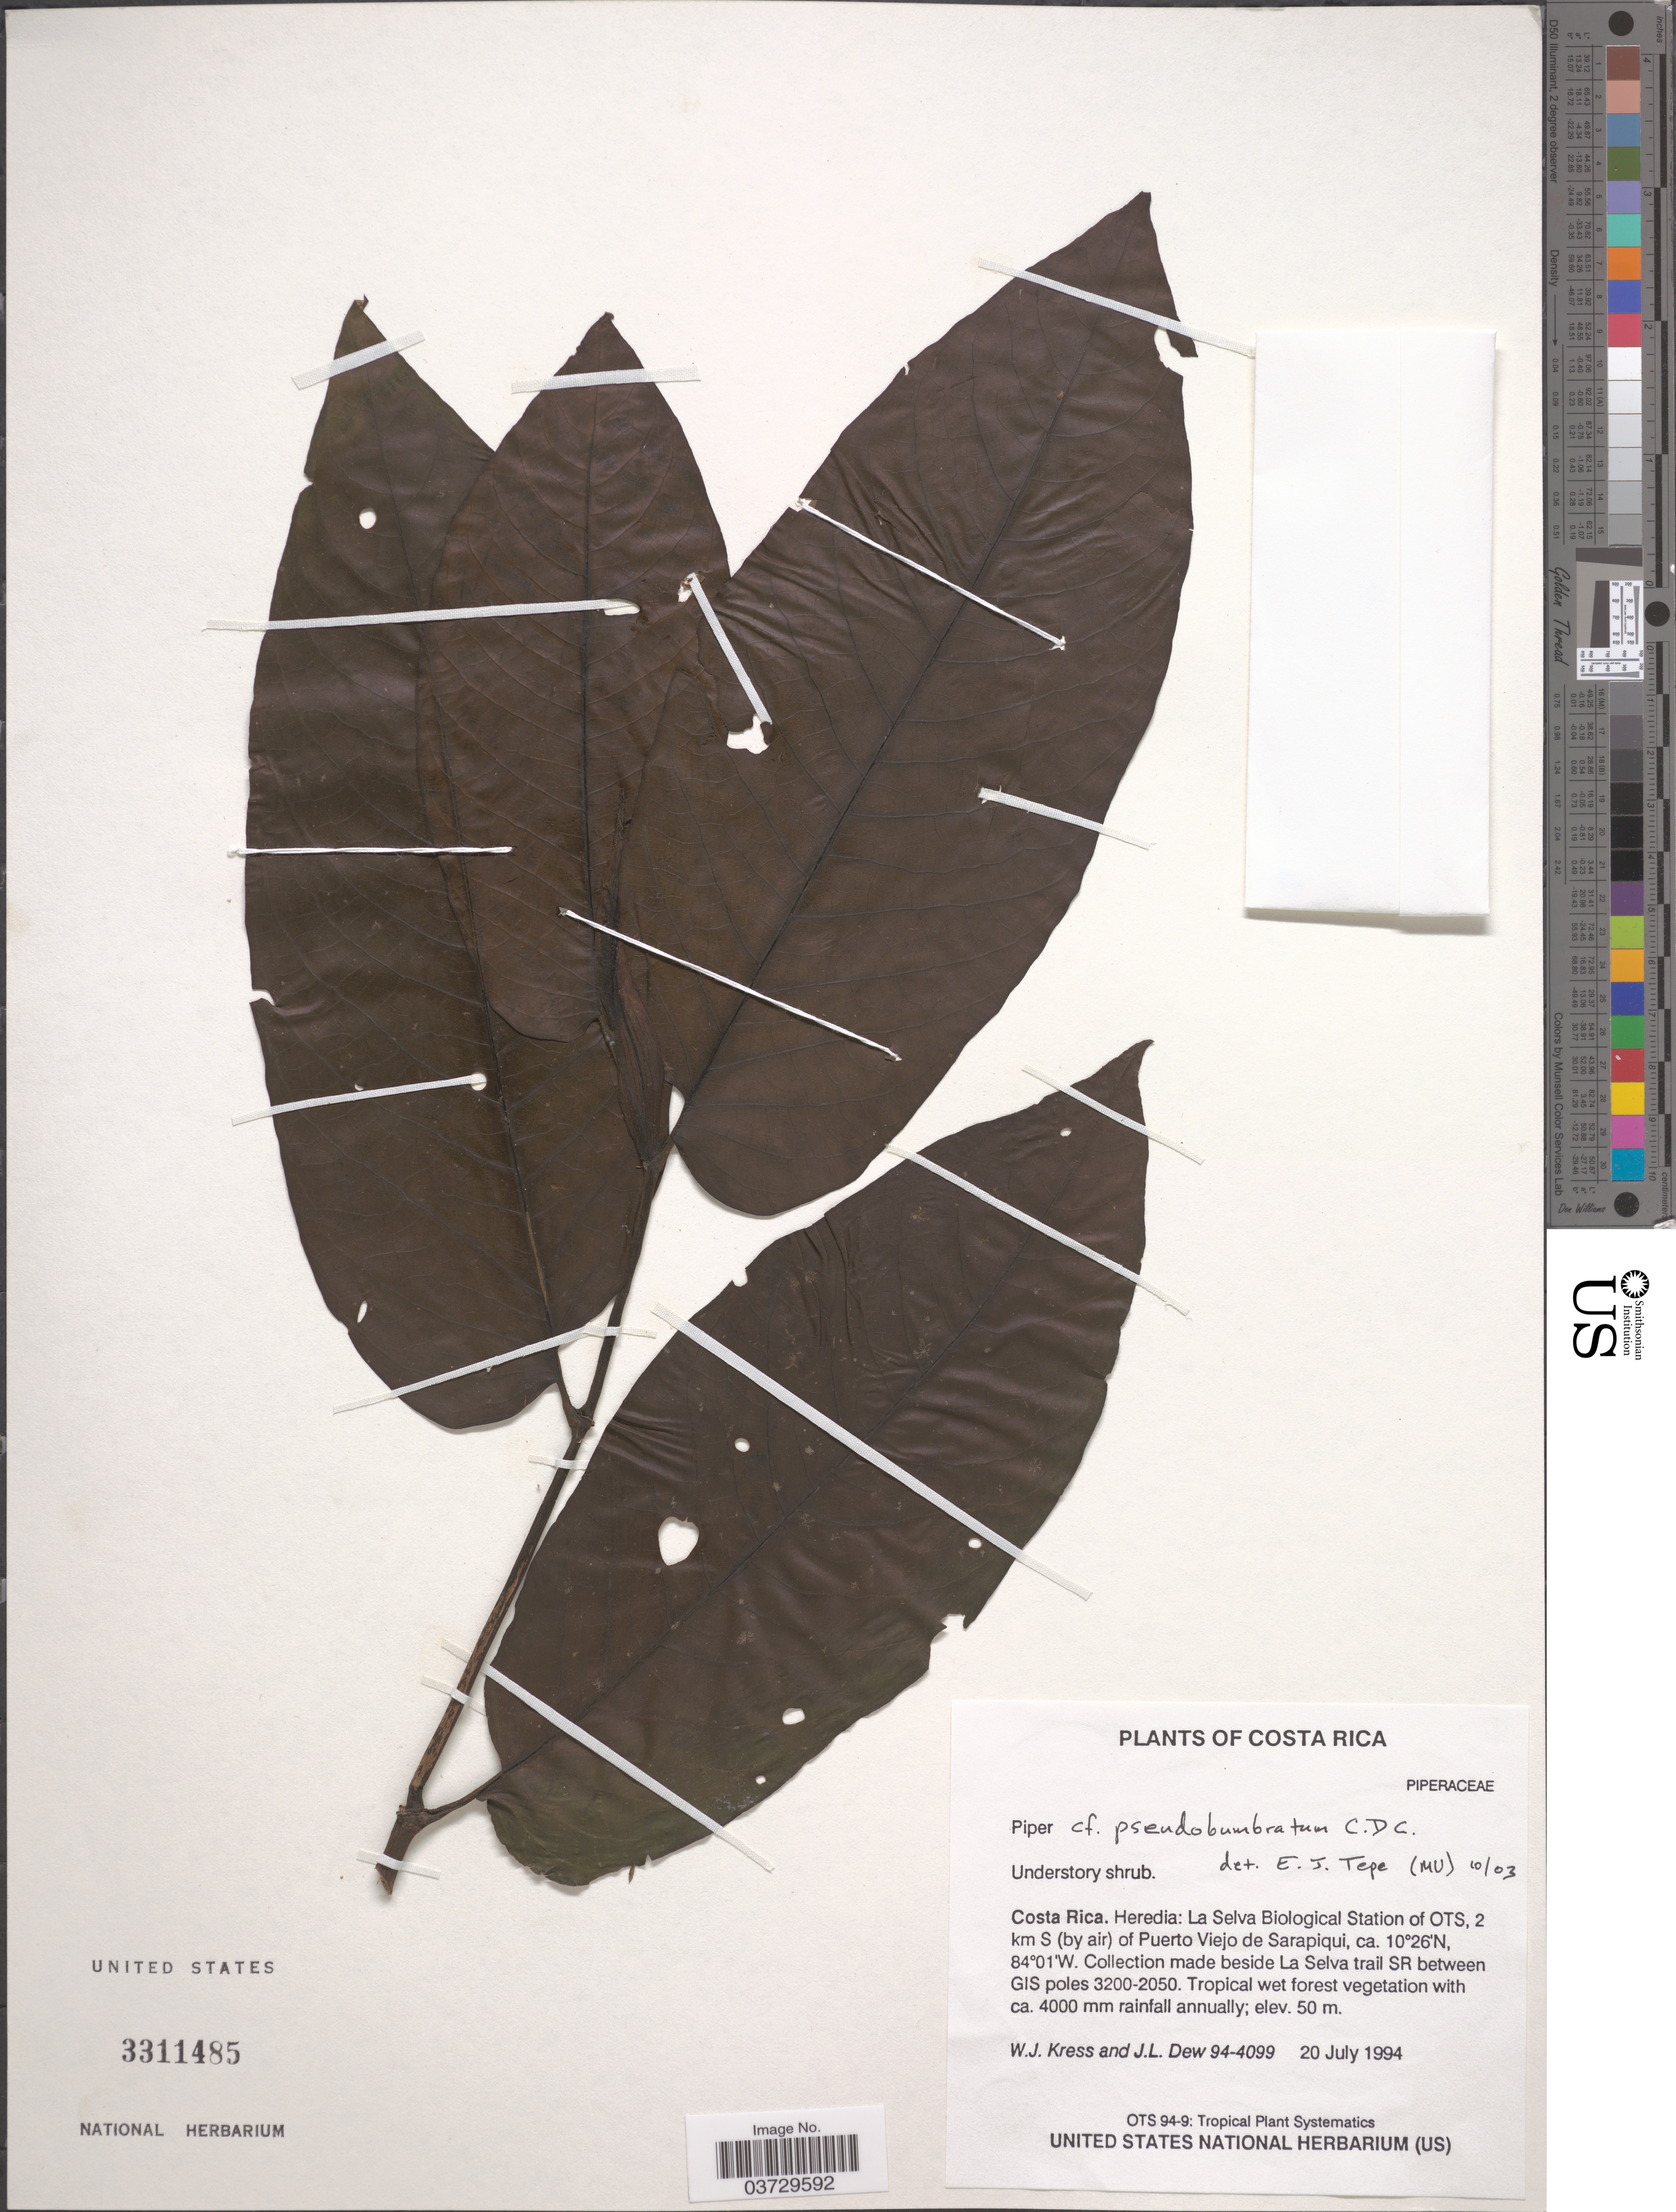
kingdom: Plantae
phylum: Tracheophyta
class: Magnoliopsida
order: Piperales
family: Piperaceae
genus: Piper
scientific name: Piper pseudobumbratum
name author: C. DC.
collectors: W. J. Kress & J. L. Dew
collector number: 94-4099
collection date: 1994-07-20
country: Costa Rica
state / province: Heredia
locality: La Selva Biological Station of OTS, 2 km S (by air) of Puerto Viejo de Sarapiqui. Beside La Selva trail SR between GIS poles 3200-2050.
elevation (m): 50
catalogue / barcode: US 3311485